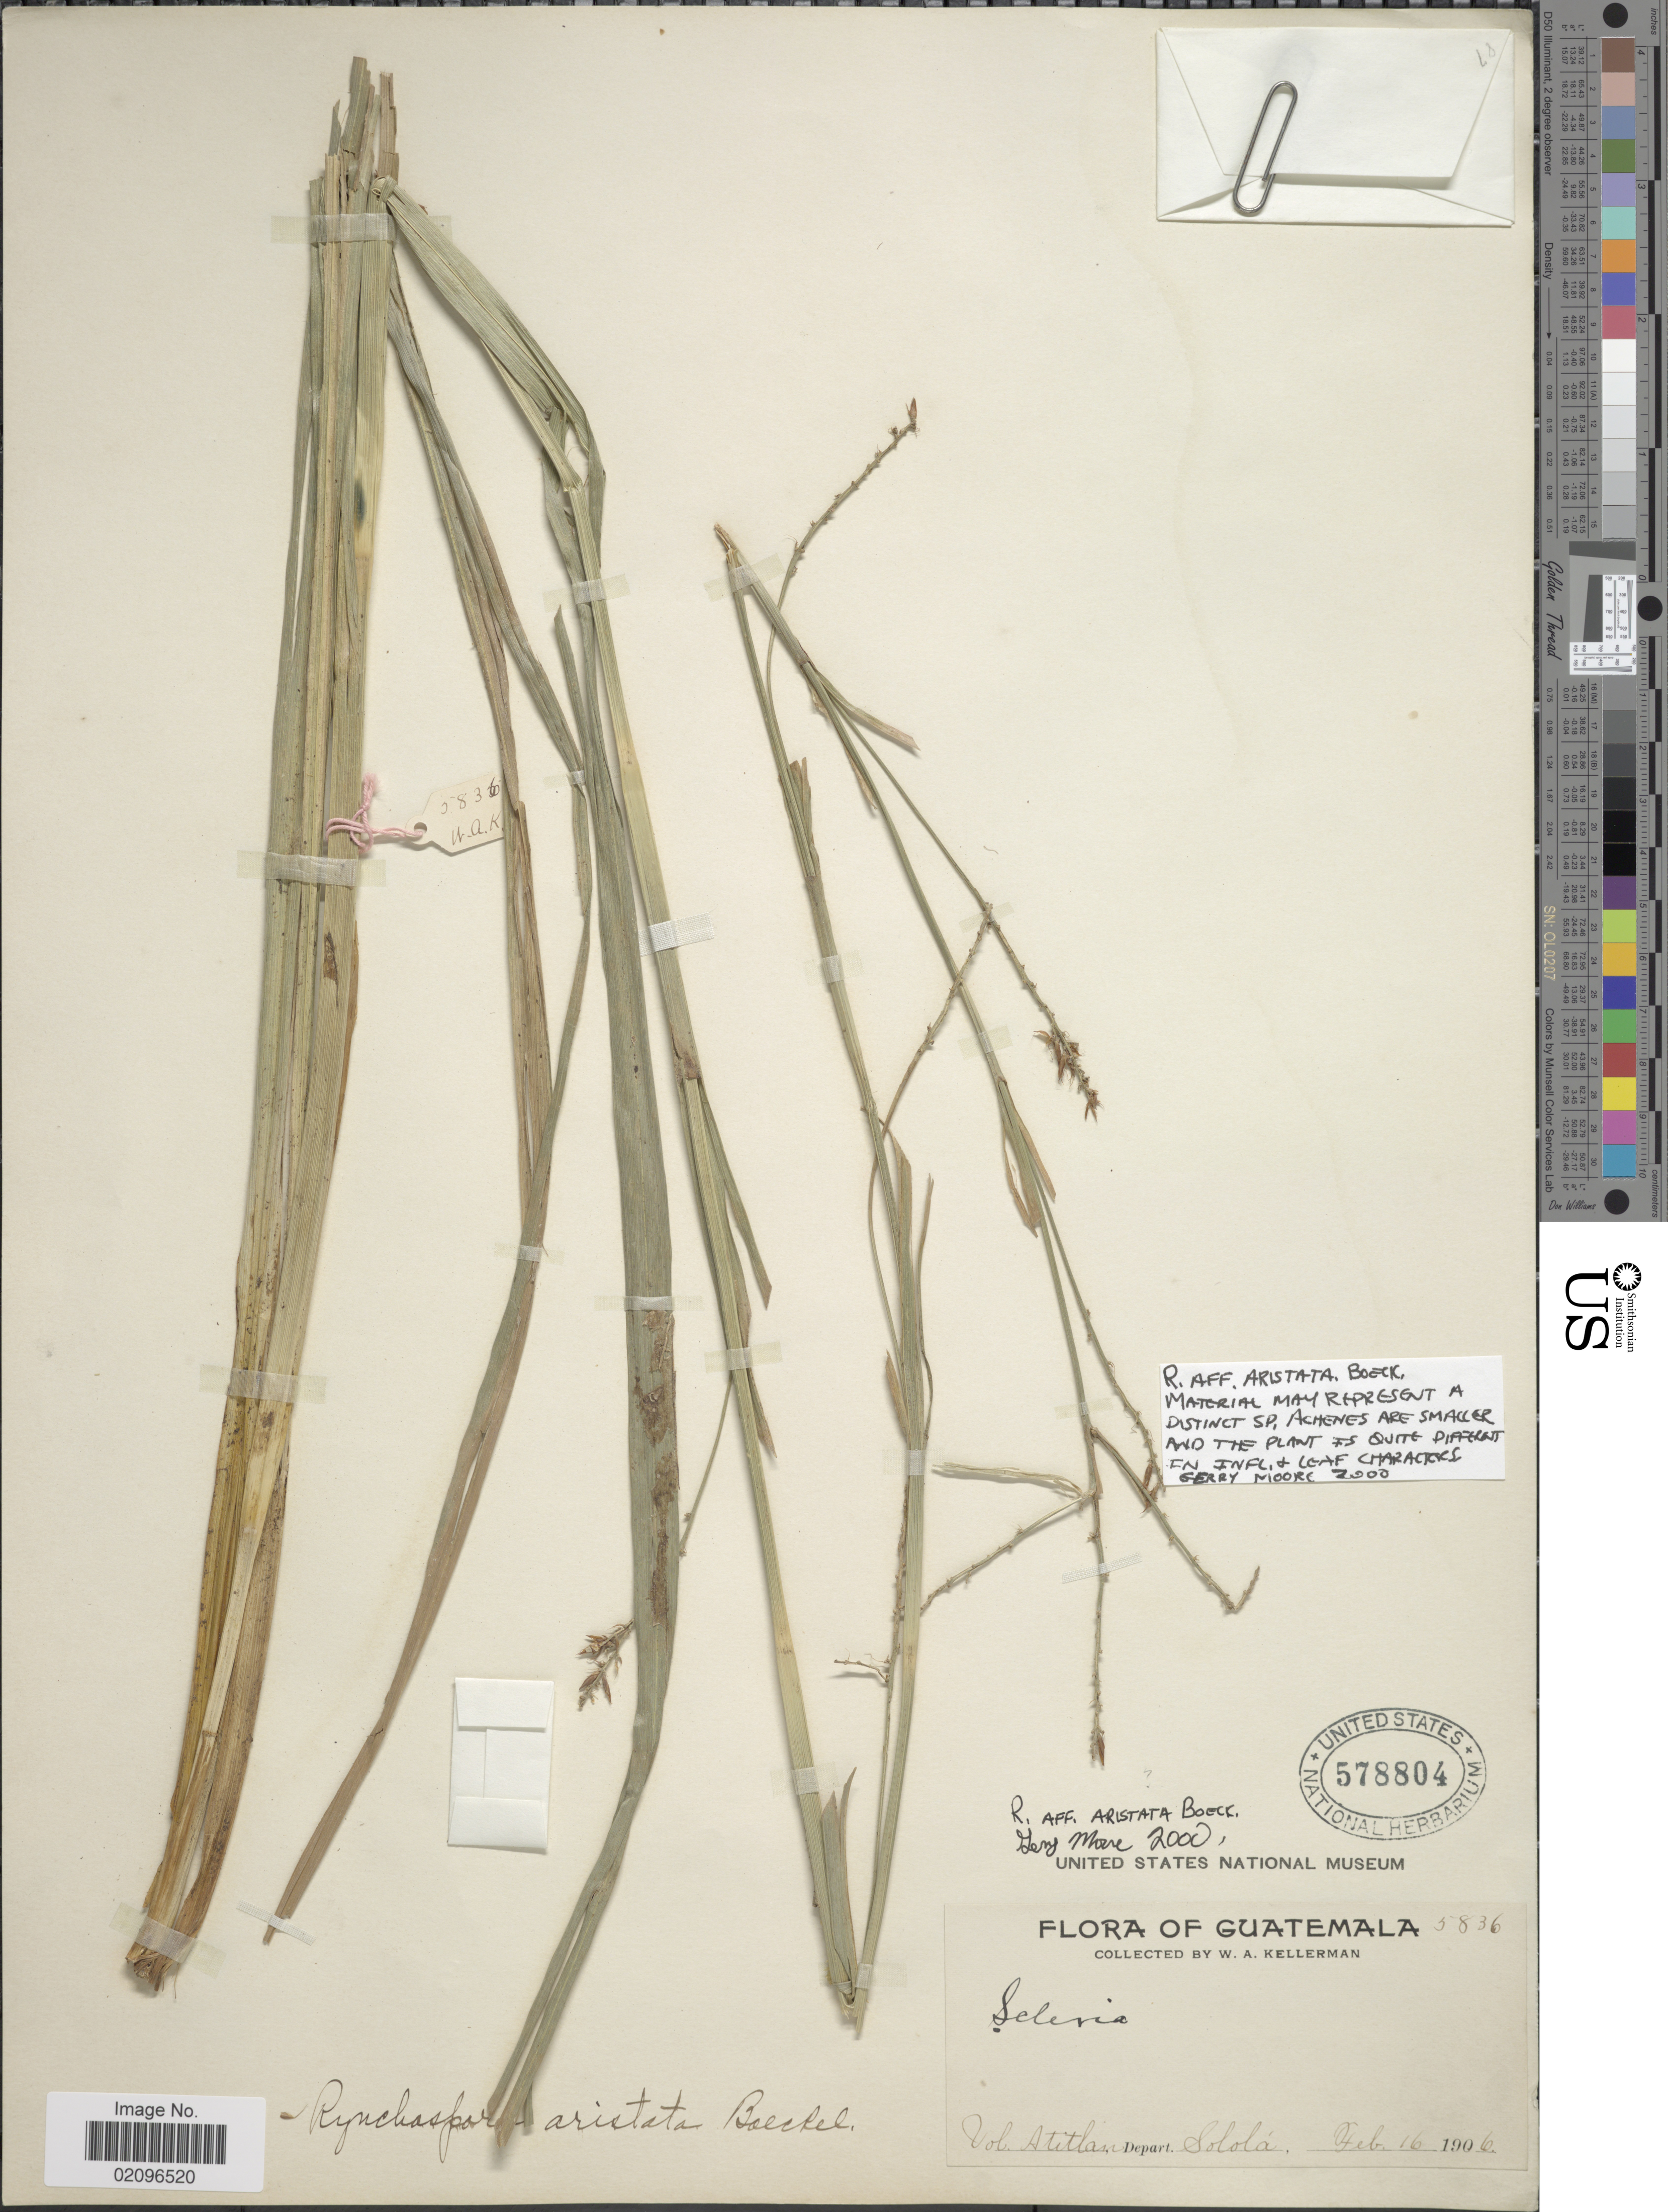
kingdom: Plantae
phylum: Tracheophyta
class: Liliopsida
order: Poales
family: Cyperaceae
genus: Rhynchospora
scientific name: Rhynchospora sp.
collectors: W. Kellerman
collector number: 5836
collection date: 1906-02-16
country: Guatemala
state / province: Sololá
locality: Vol. Atitlan. Depart. Solola.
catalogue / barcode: US 578804